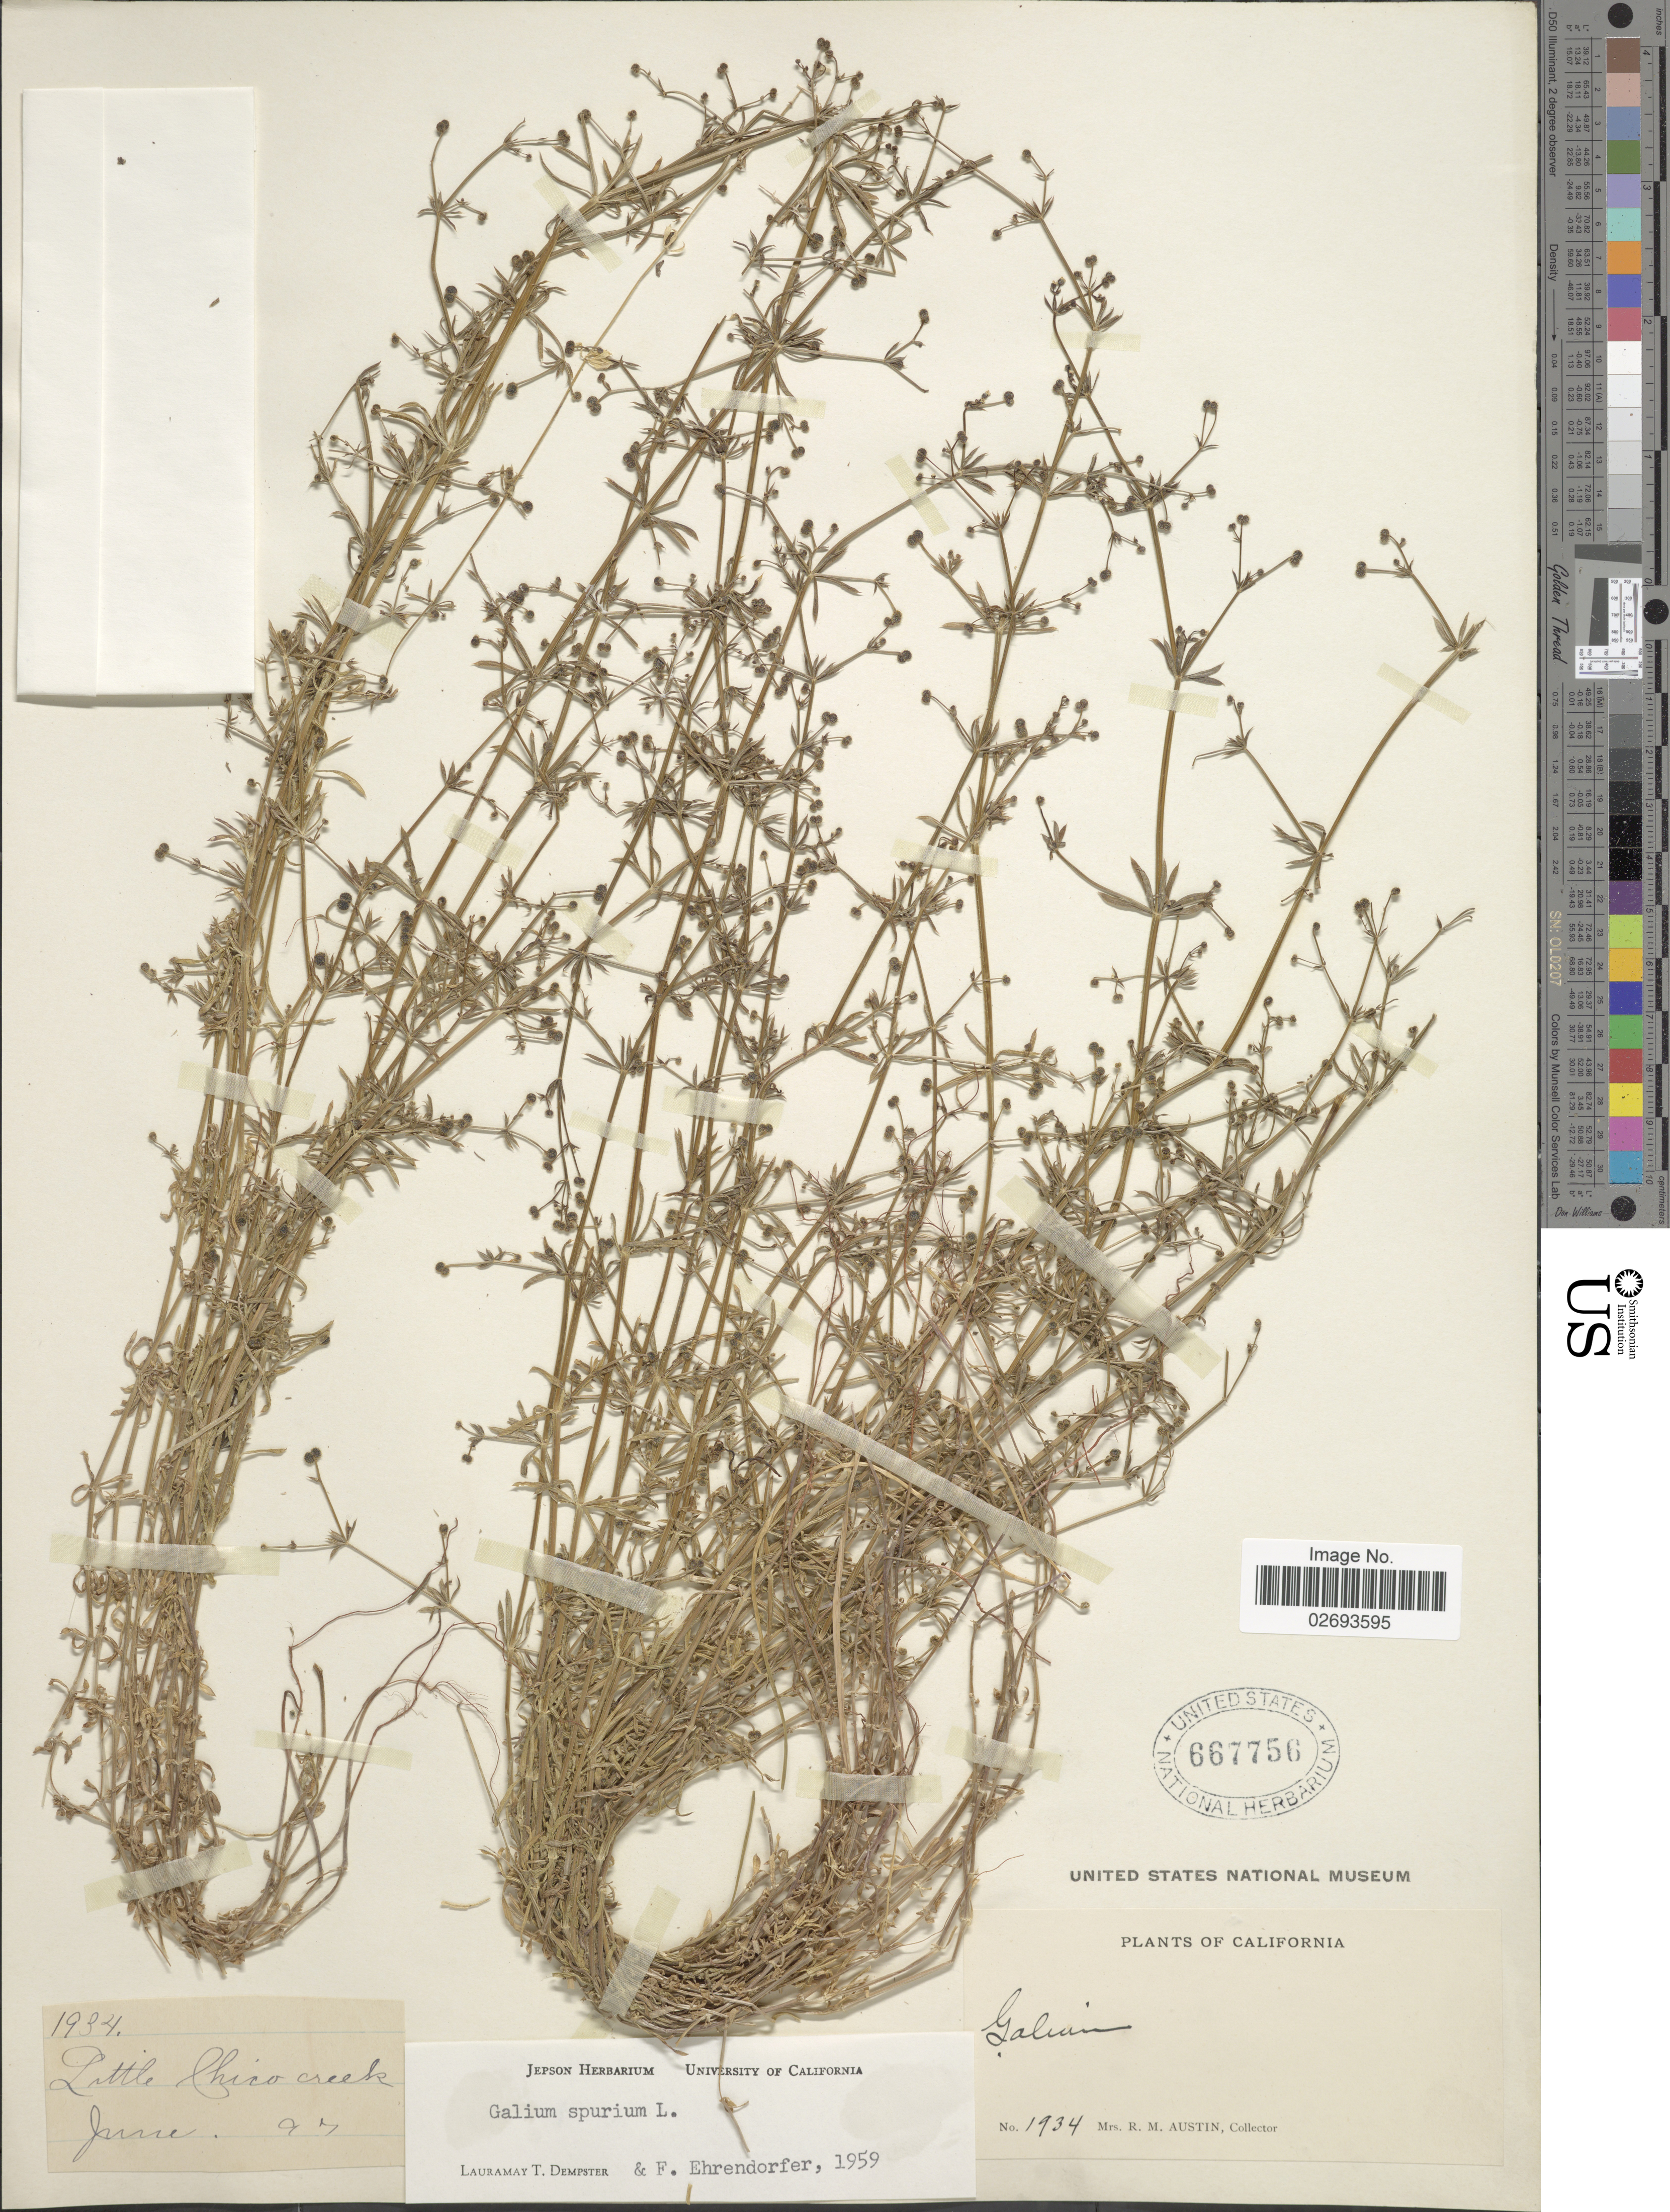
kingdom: Plantae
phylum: Tracheophyta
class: Magnoliopsida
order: Gentianales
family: Rubiaceae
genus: Galium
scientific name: Galium spurium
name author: L.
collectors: R. Austin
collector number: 1934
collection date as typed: Transcribed d/m/y: /6/97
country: United States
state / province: California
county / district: Butte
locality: Little Chico Creek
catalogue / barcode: US 667756